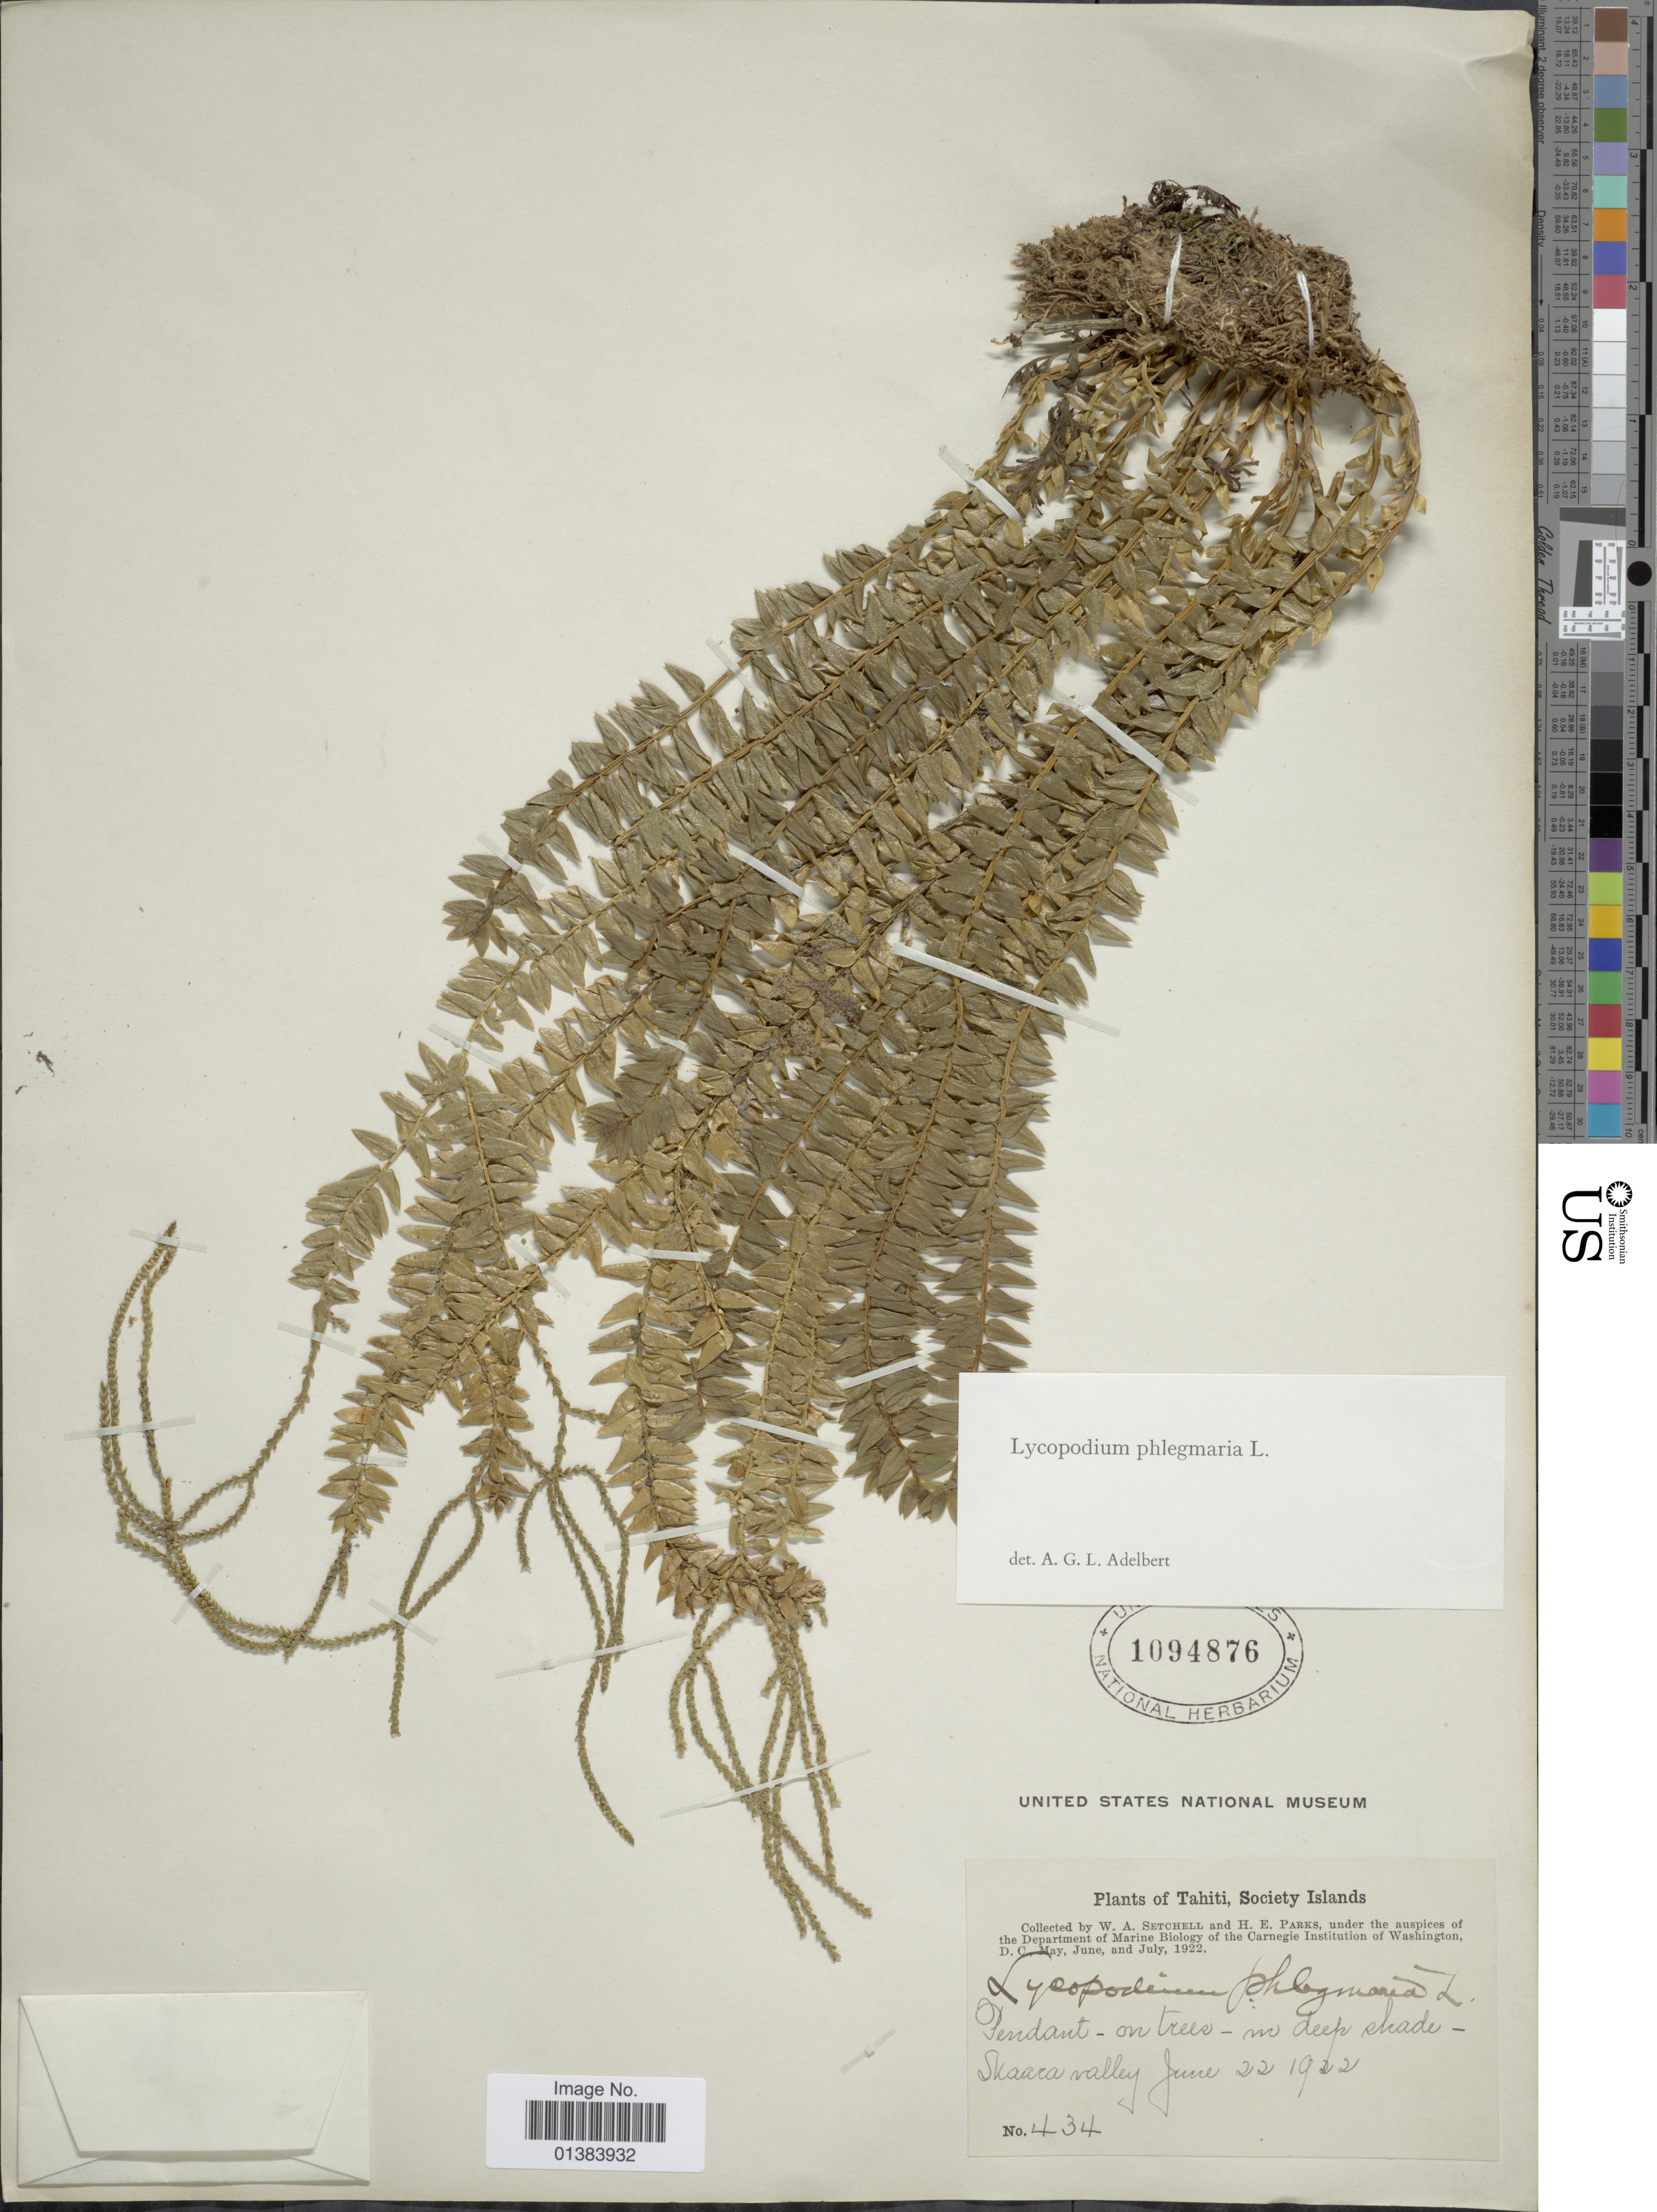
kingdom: Plantae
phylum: Tracheophyta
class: Lycopodiopsida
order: Lycopodiales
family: Lycopodiaceae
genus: Phlegmariurus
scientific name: Phlegmariurus australis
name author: (Willd.) A. R. Field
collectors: W. Setchell & H. E. Parks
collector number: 434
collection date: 1922-06-22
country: French Polynesia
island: Tahiti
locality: Tahiti, Society Islands, Skaara valley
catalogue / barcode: US 1094876